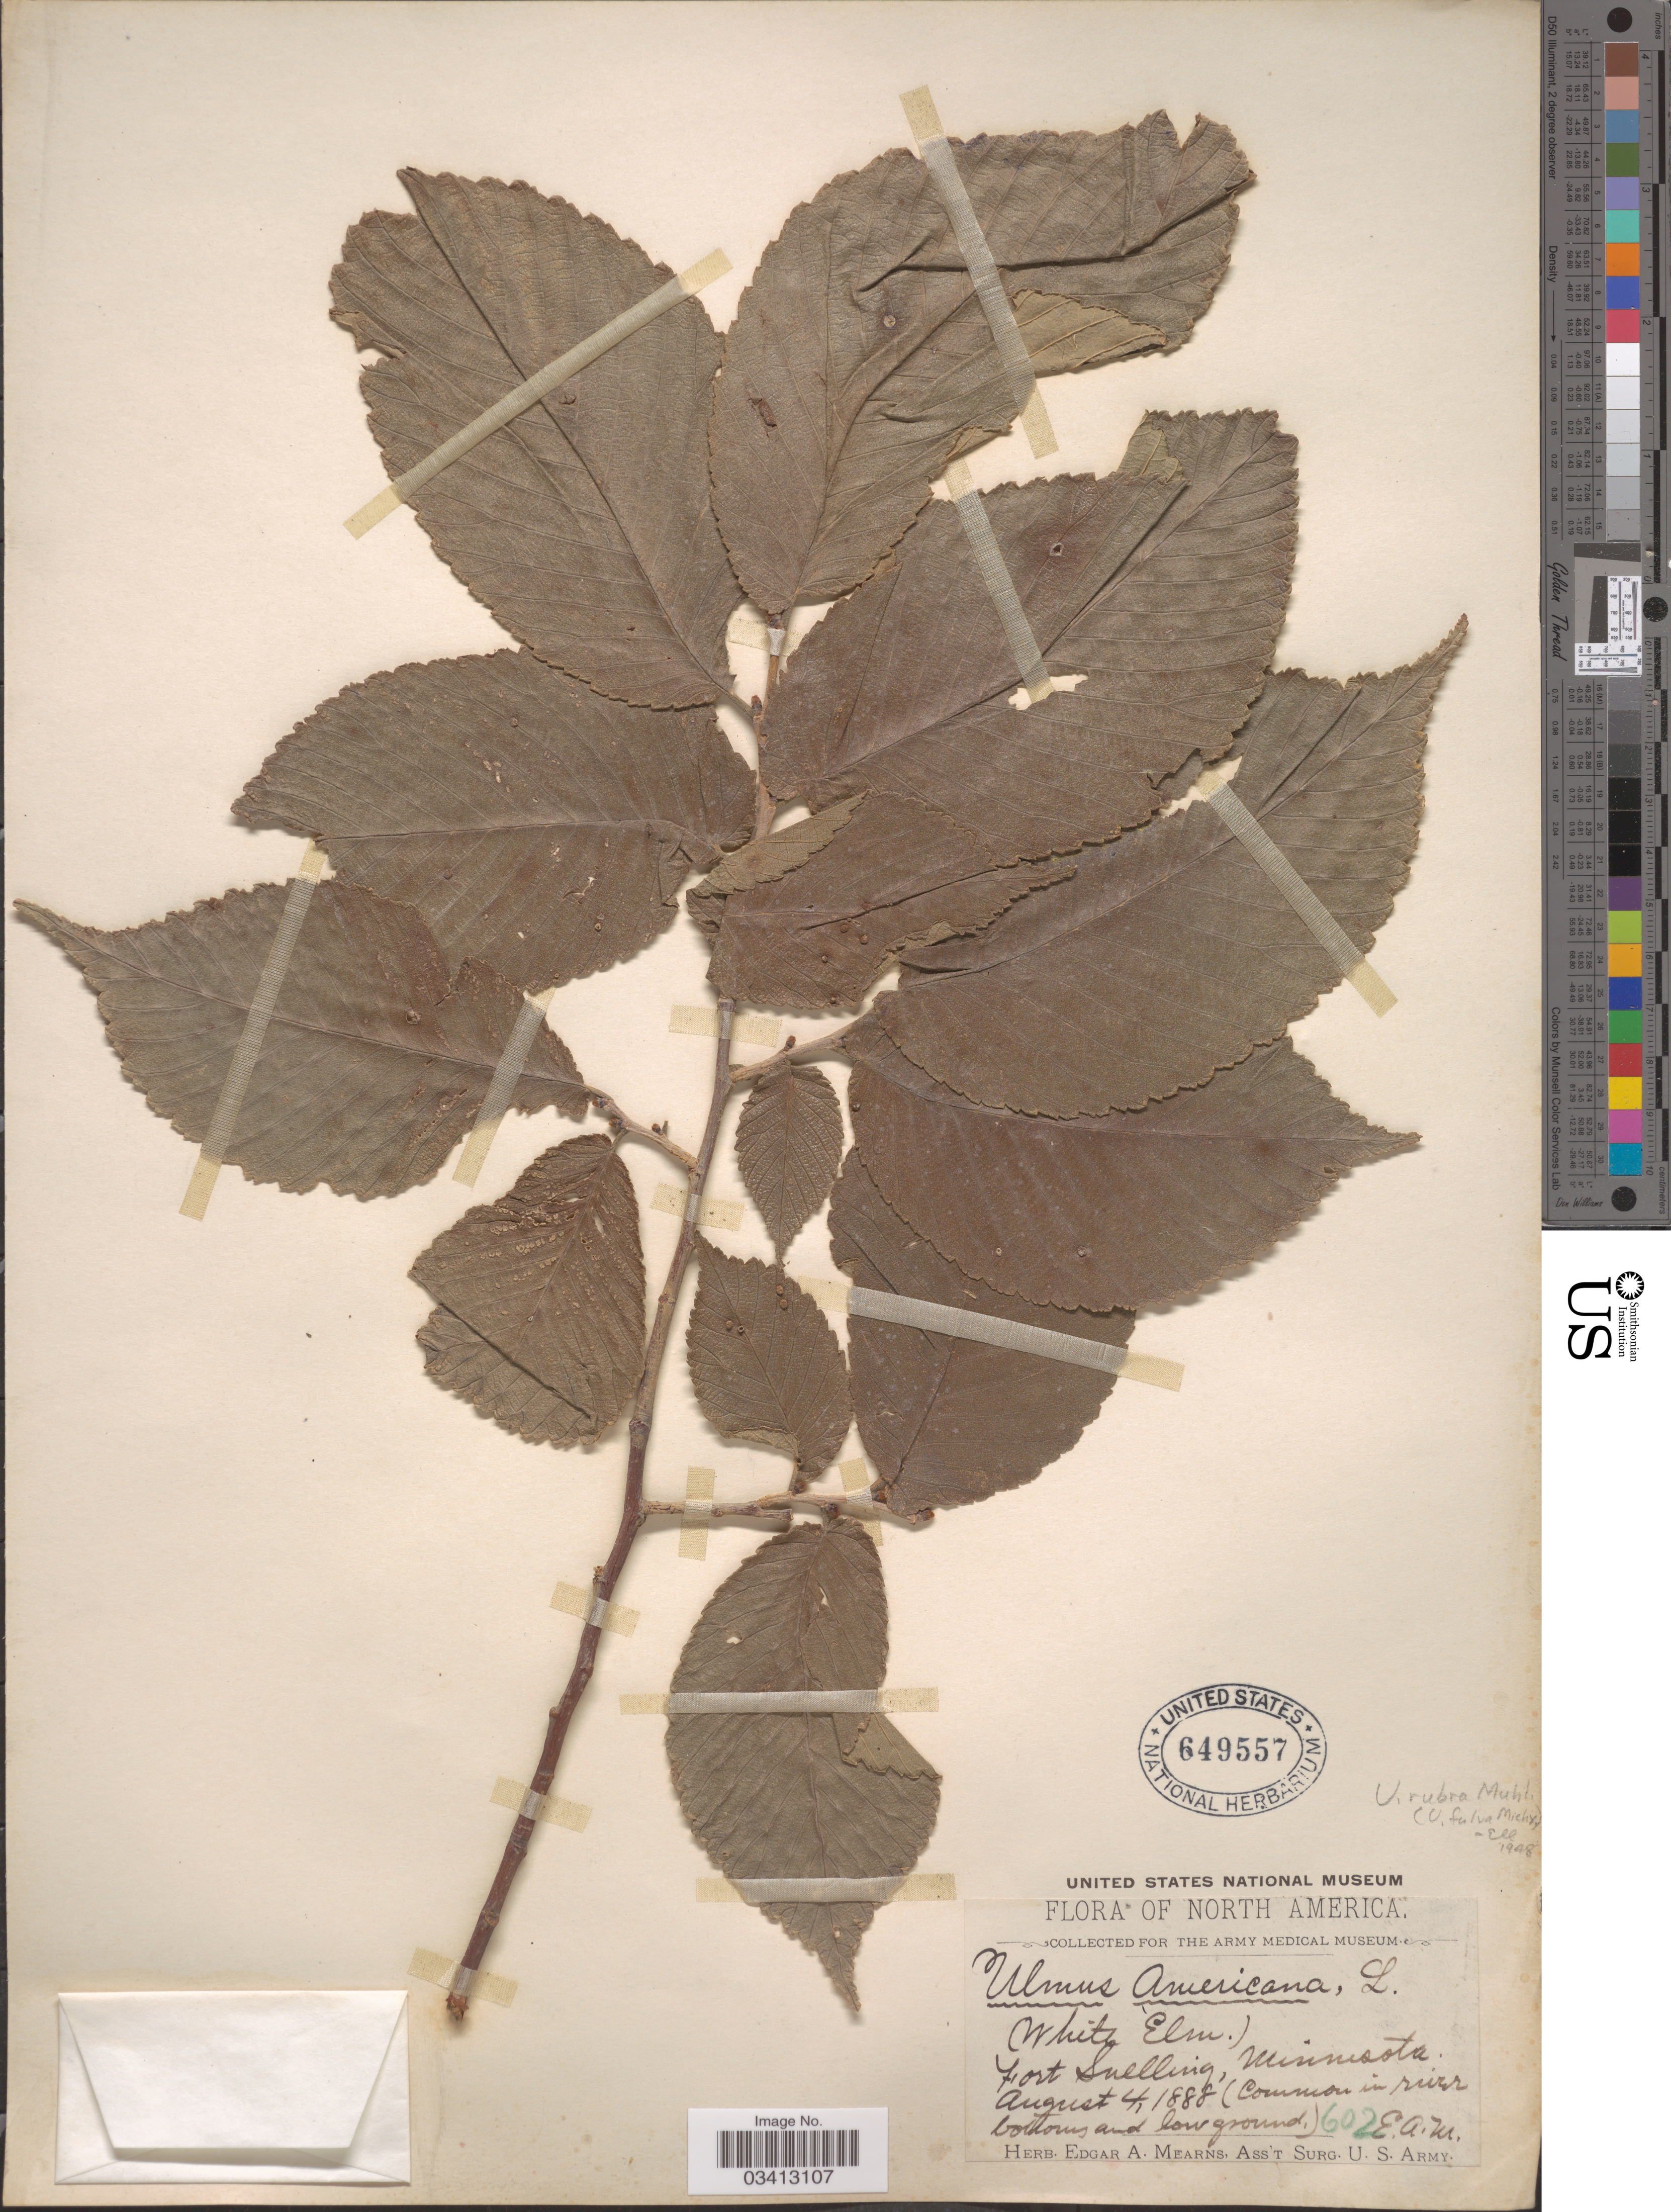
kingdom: Plantae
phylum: Tracheophyta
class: Magnoliopsida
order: Rosales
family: Ulmaceae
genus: Ulmus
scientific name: Ulmus rubra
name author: Muhl.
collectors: E. A. Mearns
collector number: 602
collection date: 1888-08-04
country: United States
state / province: Minnesota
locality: Fort Snelling.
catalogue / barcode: US 649557